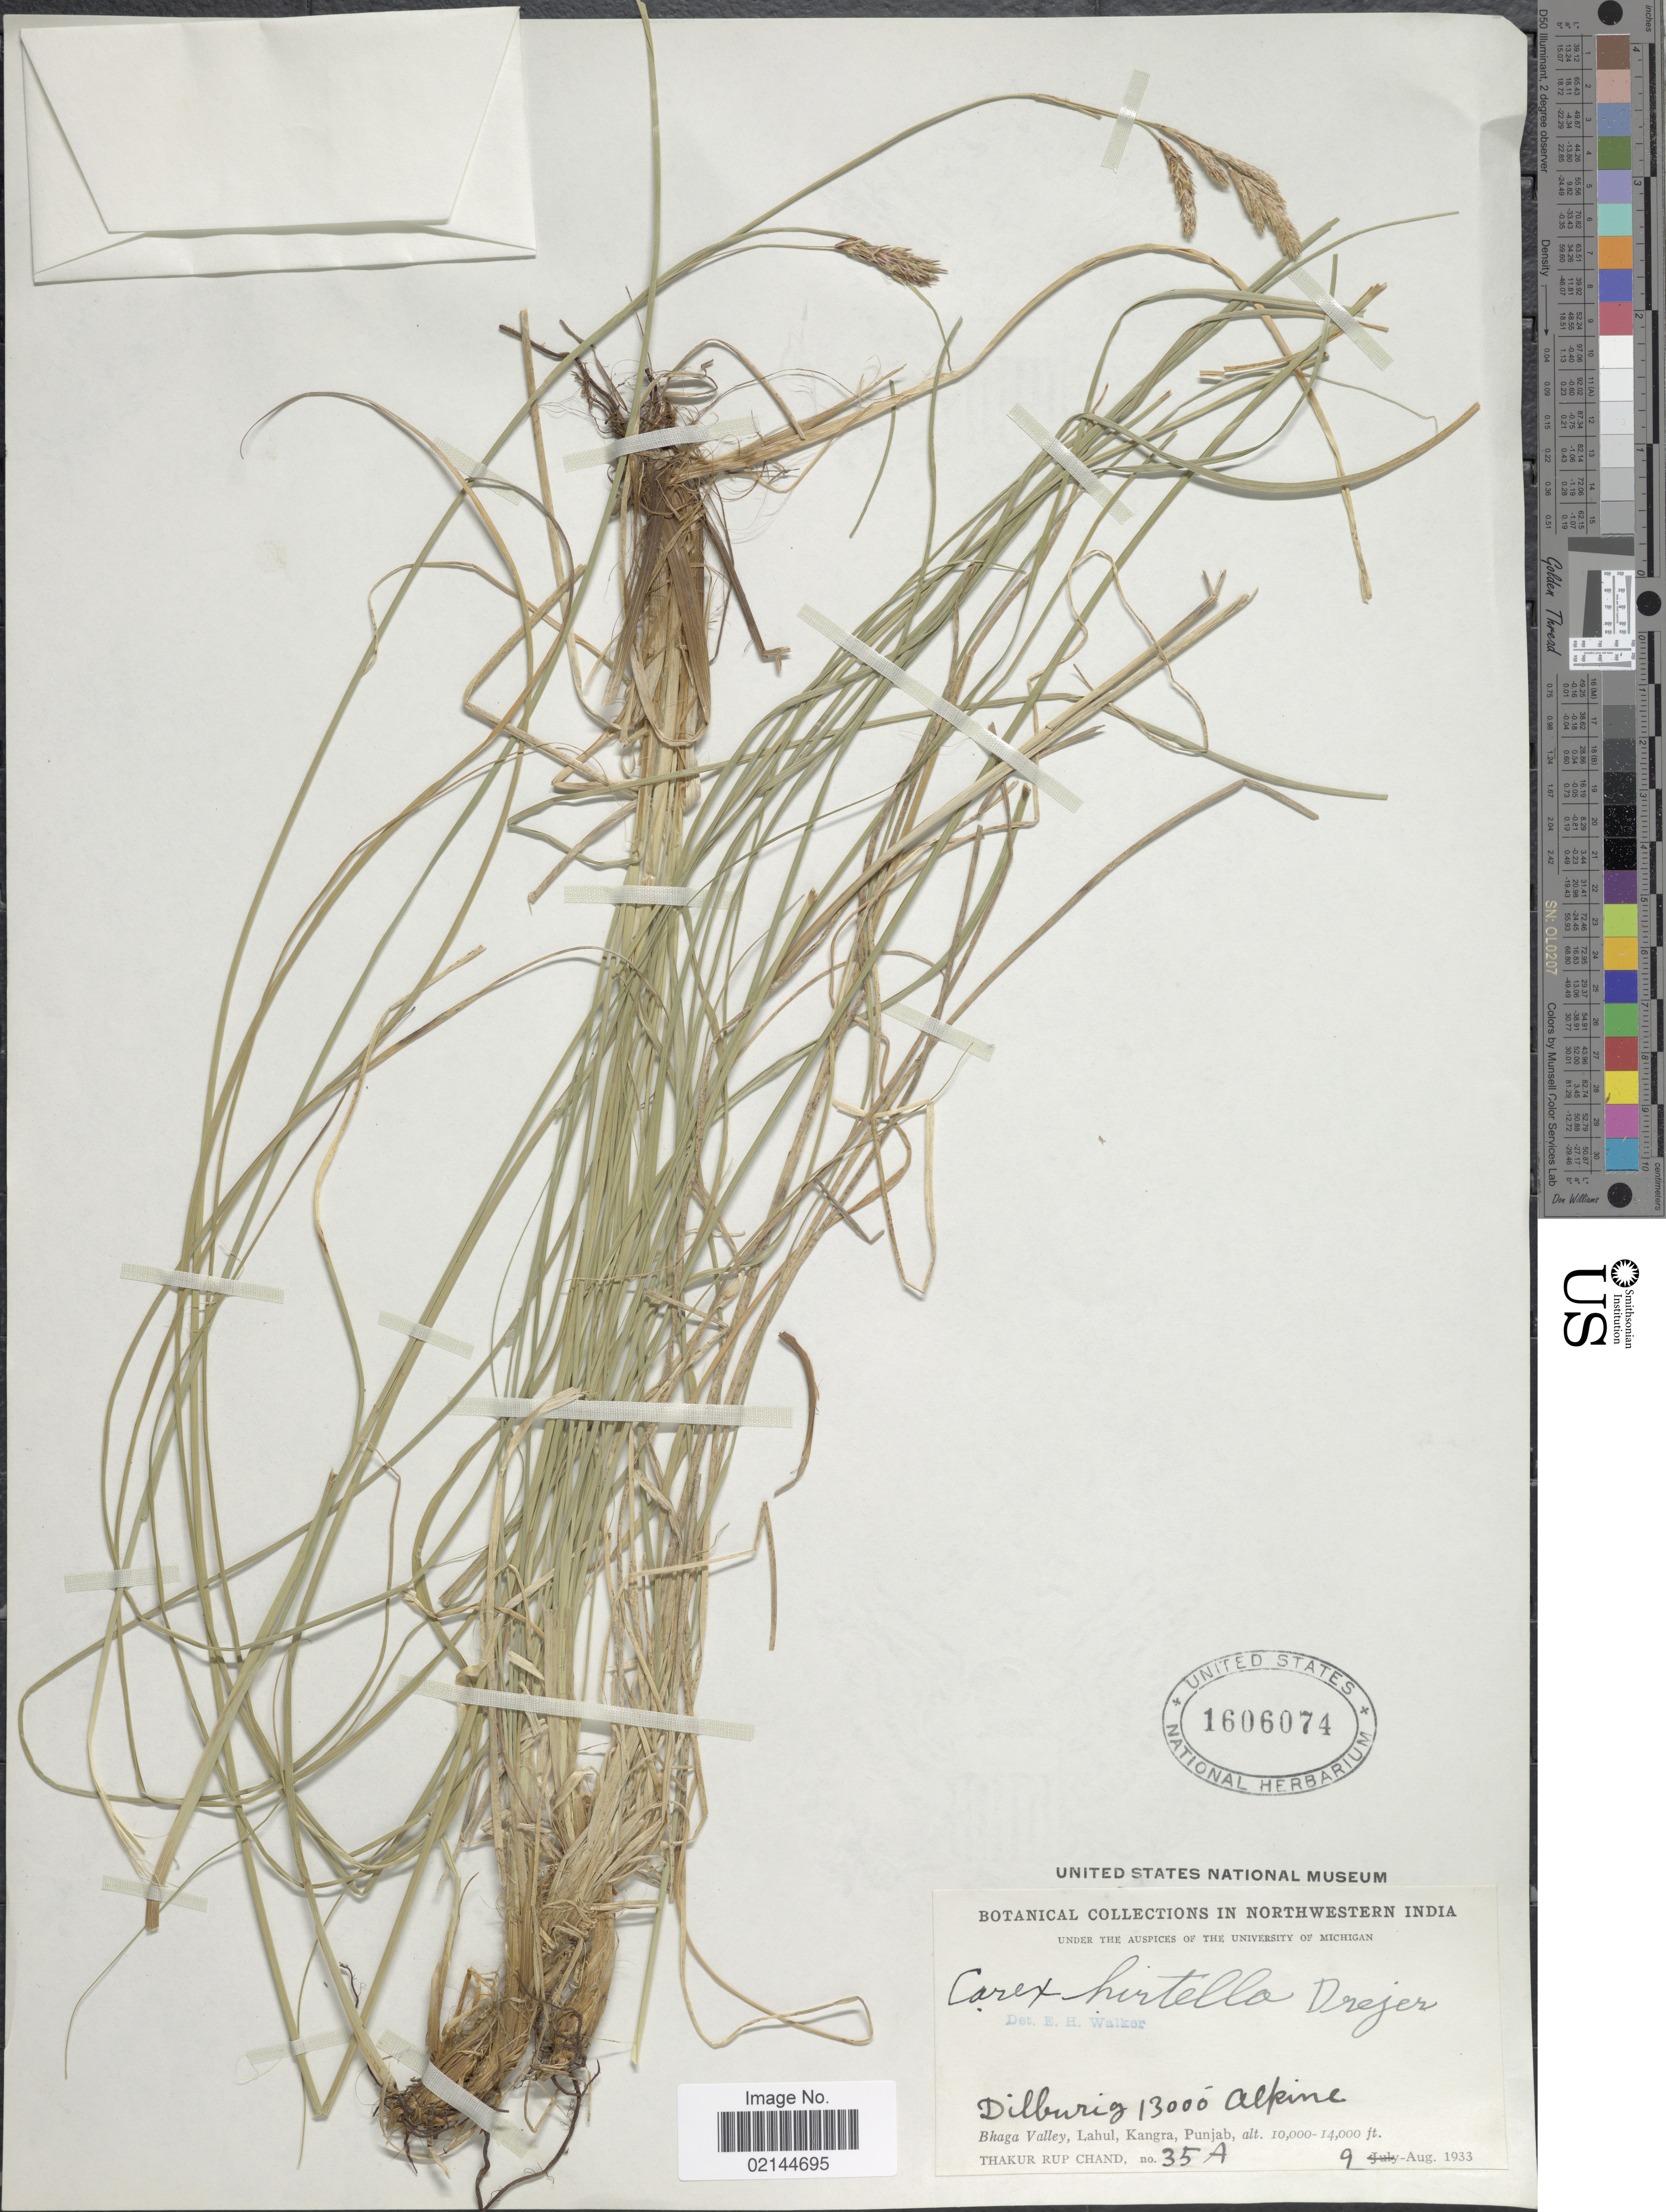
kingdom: Plantae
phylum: Tracheophyta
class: Liliopsida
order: Poales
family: Cyperaceae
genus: Carex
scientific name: Carex plectobasis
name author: V.I. Krecz.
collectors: T. R. Chand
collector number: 35A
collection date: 1933-08-09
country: India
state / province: Punjab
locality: Northwestern India. Bhaga Valley, Lahul, Kangra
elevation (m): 3048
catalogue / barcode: US 1606074